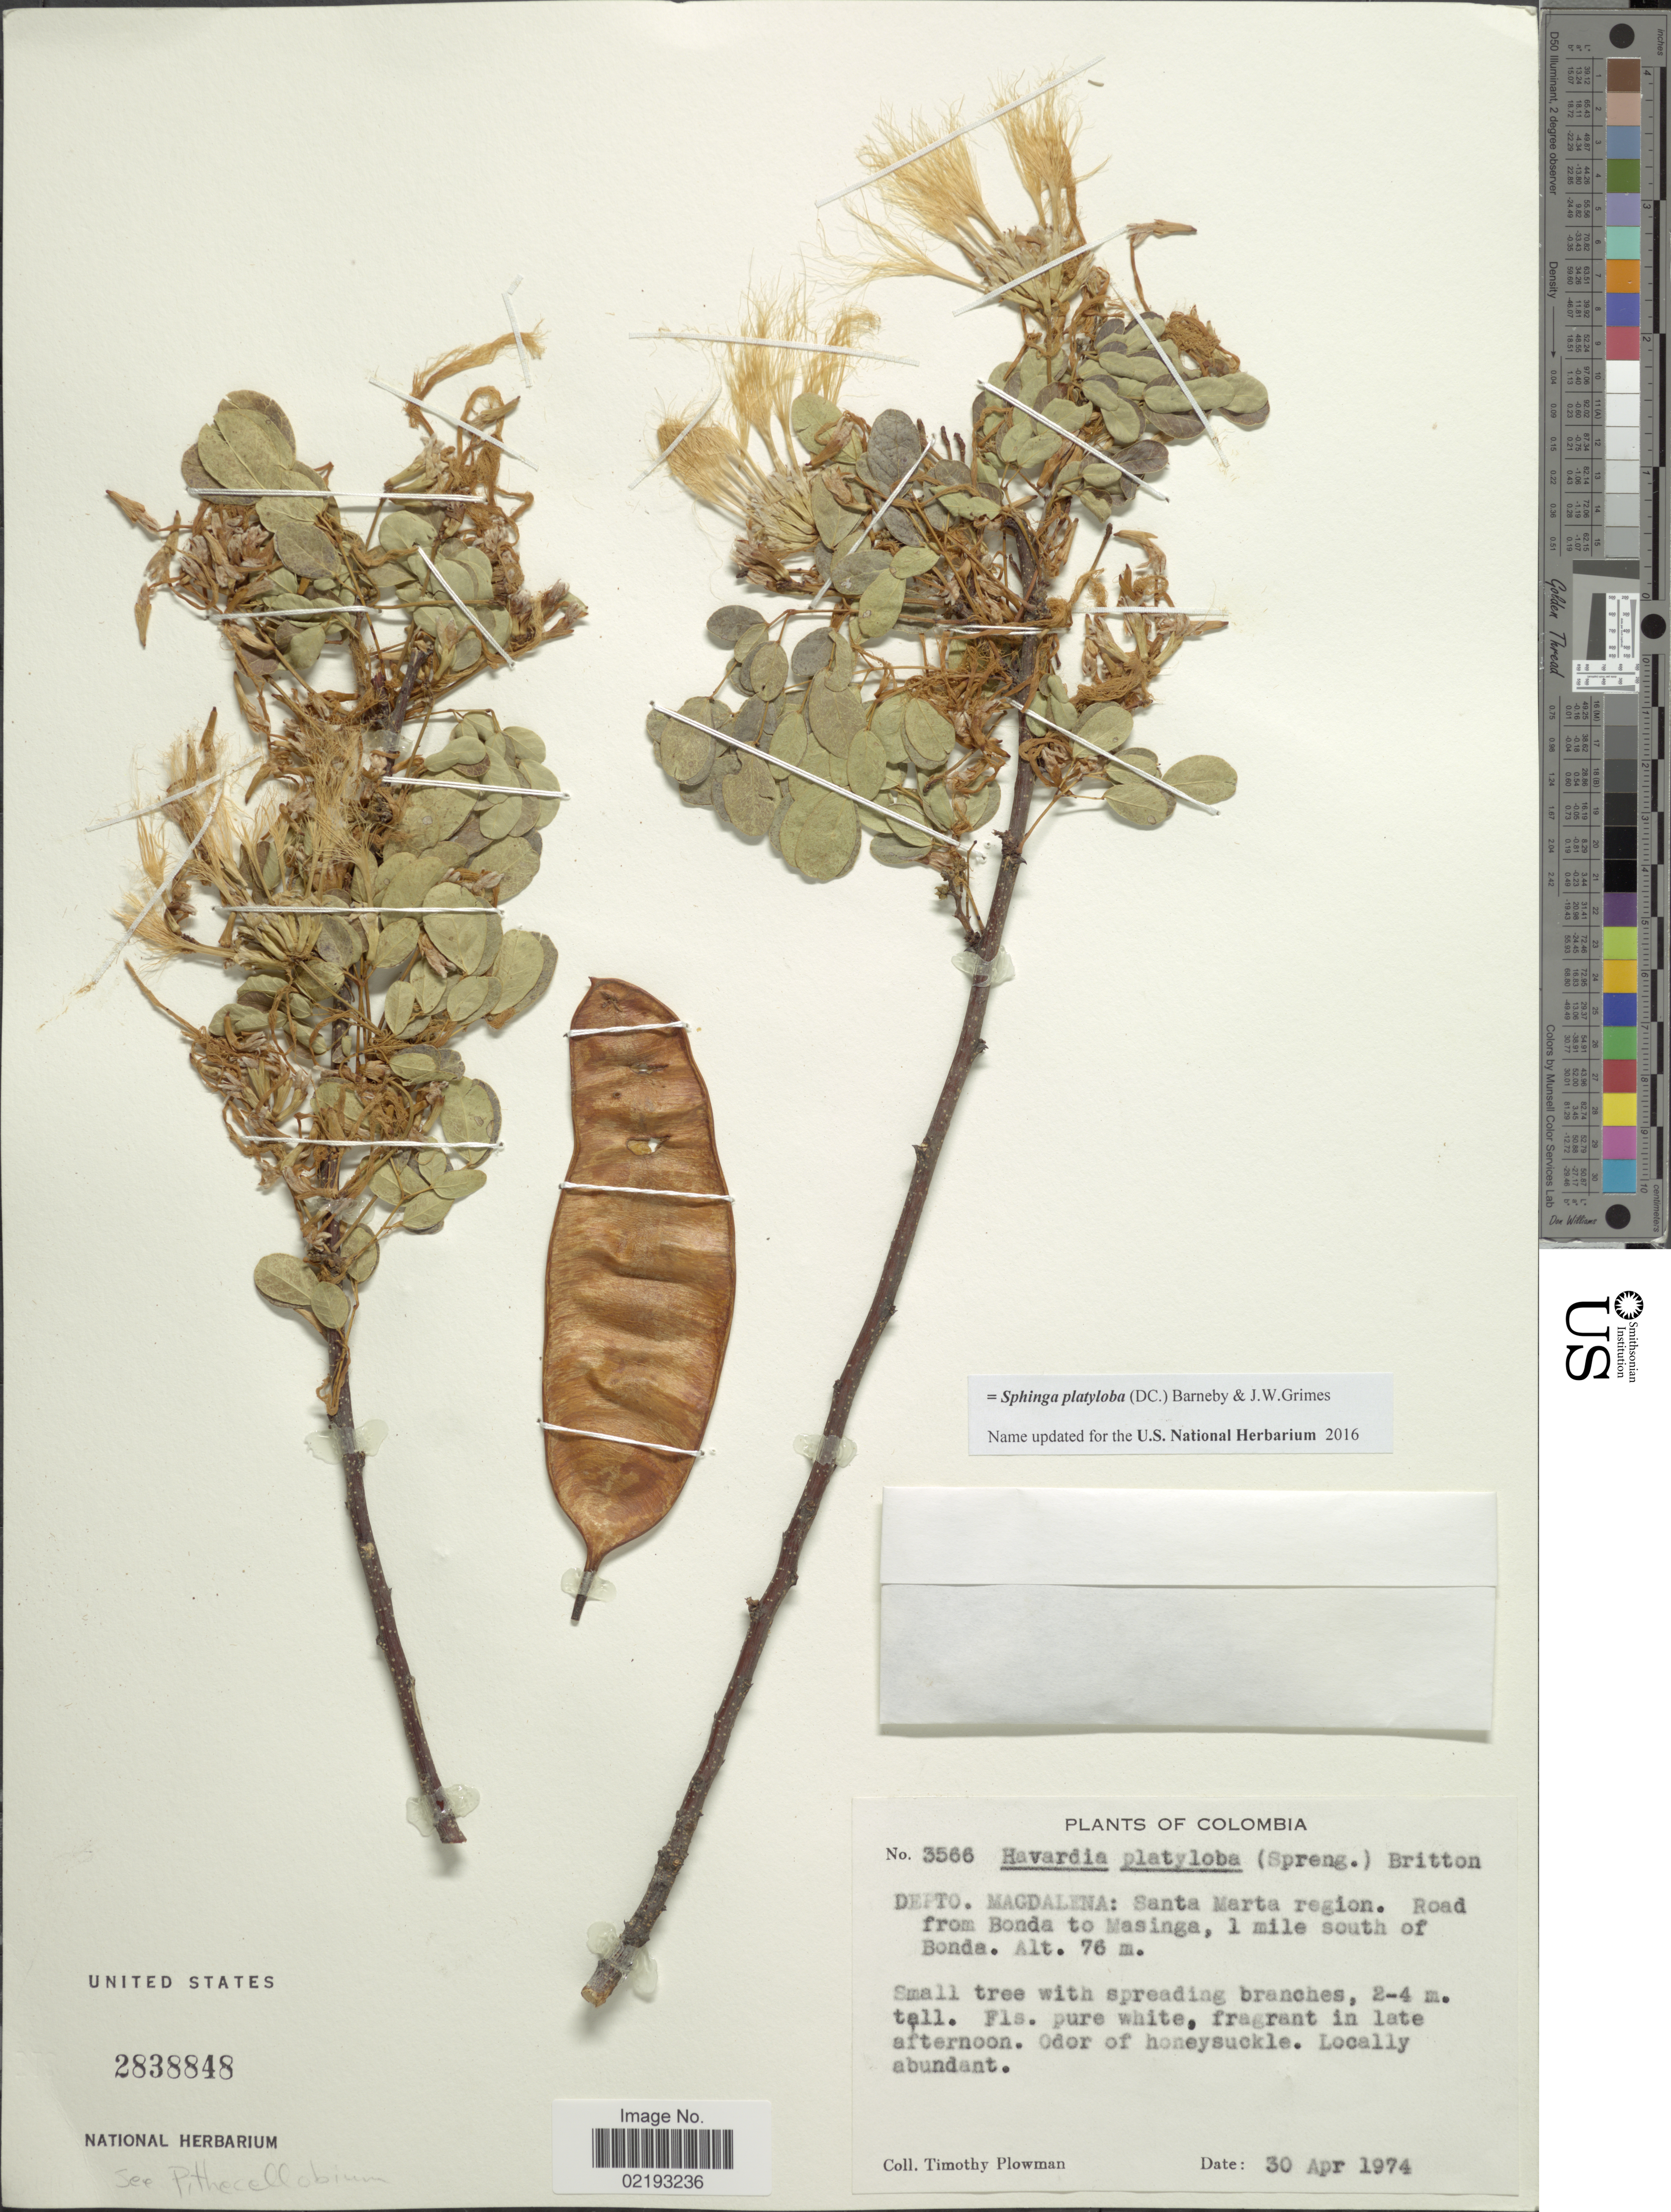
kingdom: Plantae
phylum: Tracheophyta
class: Magnoliopsida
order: Fabales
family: Fabaceae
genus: Sphinga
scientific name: Sphinga platyloba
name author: (DC.) Barneby & J.W. Grimes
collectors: T. Plowman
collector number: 3566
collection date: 1974-04-30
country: Colombia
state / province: Magdalena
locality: Depto. Magdalena: Santa Marta region. Road from Bonda to Masinga, 1 mile south of Bonda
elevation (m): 76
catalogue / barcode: US 2838848